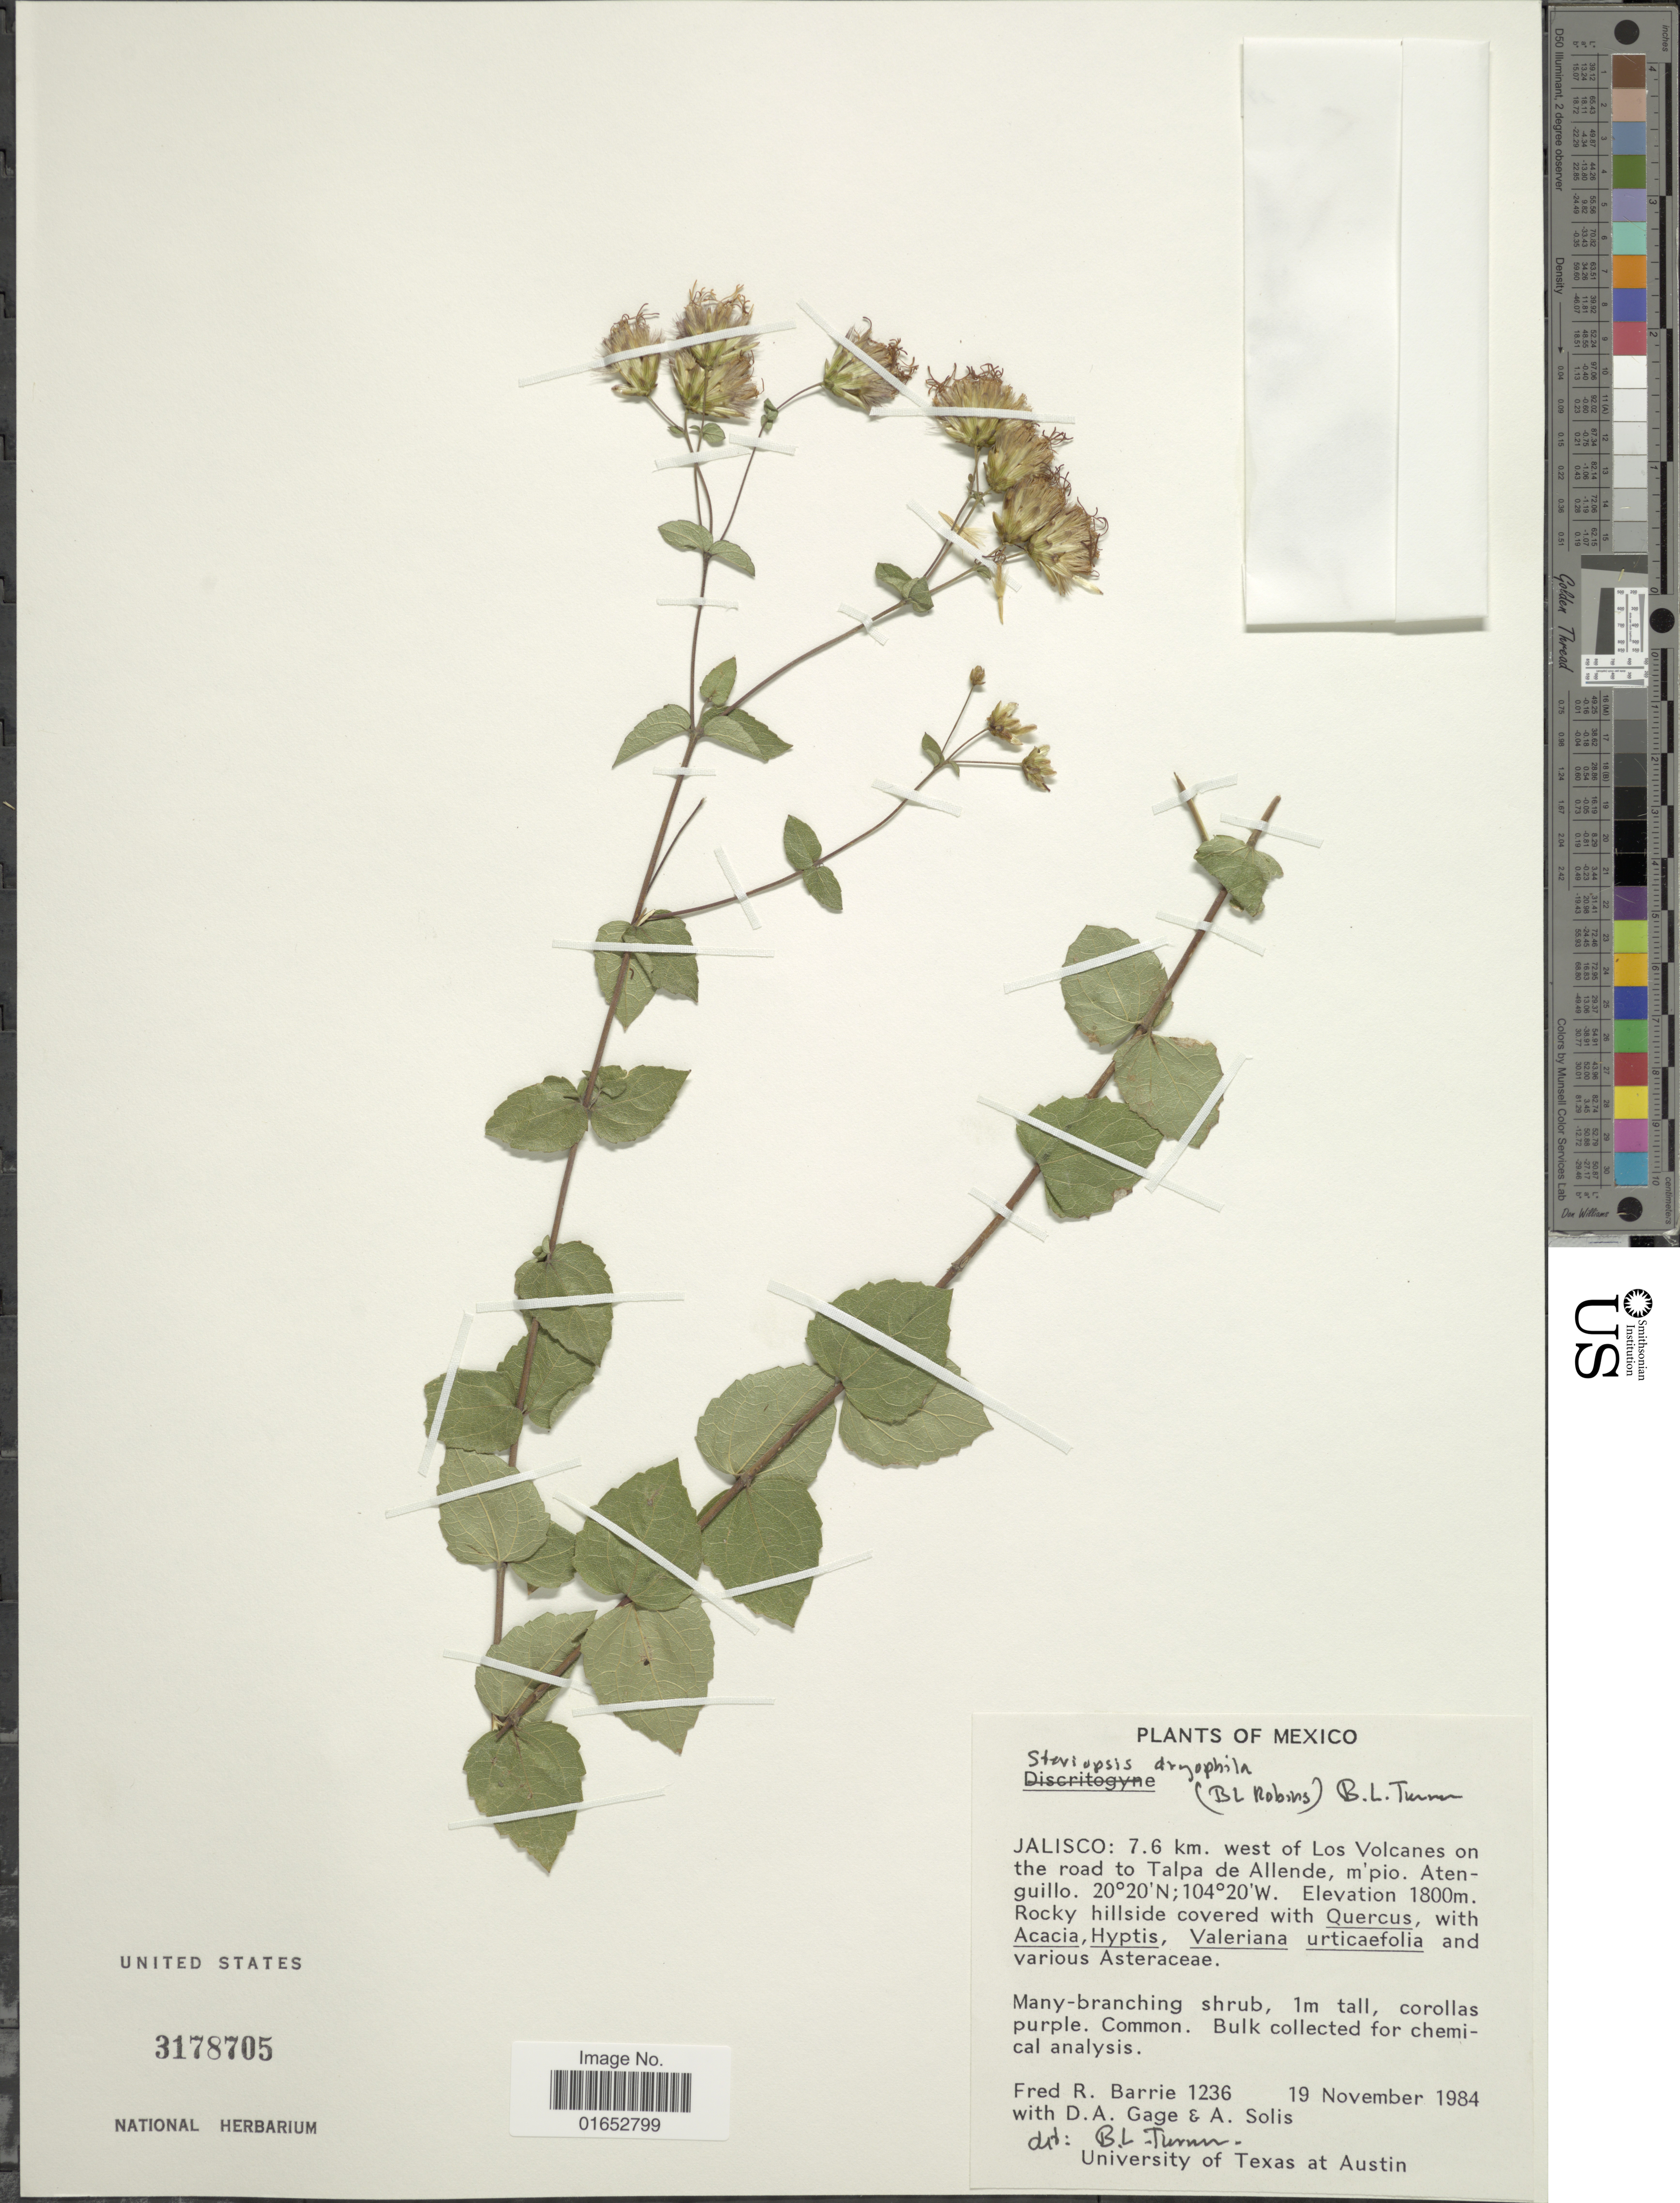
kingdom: Plantae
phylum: Tracheophyta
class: Magnoliopsida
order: Asterales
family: Asteraceae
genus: Dyscritogyne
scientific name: Dyscritogyne dryophila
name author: (B.L. Rob.) R.M. King & H. Rob.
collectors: F. R. Barrie, D. Gage & A. Solis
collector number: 1236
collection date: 1984-11-19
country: Mexico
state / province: Jalisco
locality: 7.6 km. west of Los Volcanes on the road to Talpa de Allende, m'pio. Atenguillo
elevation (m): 1800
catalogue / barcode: US 3178705